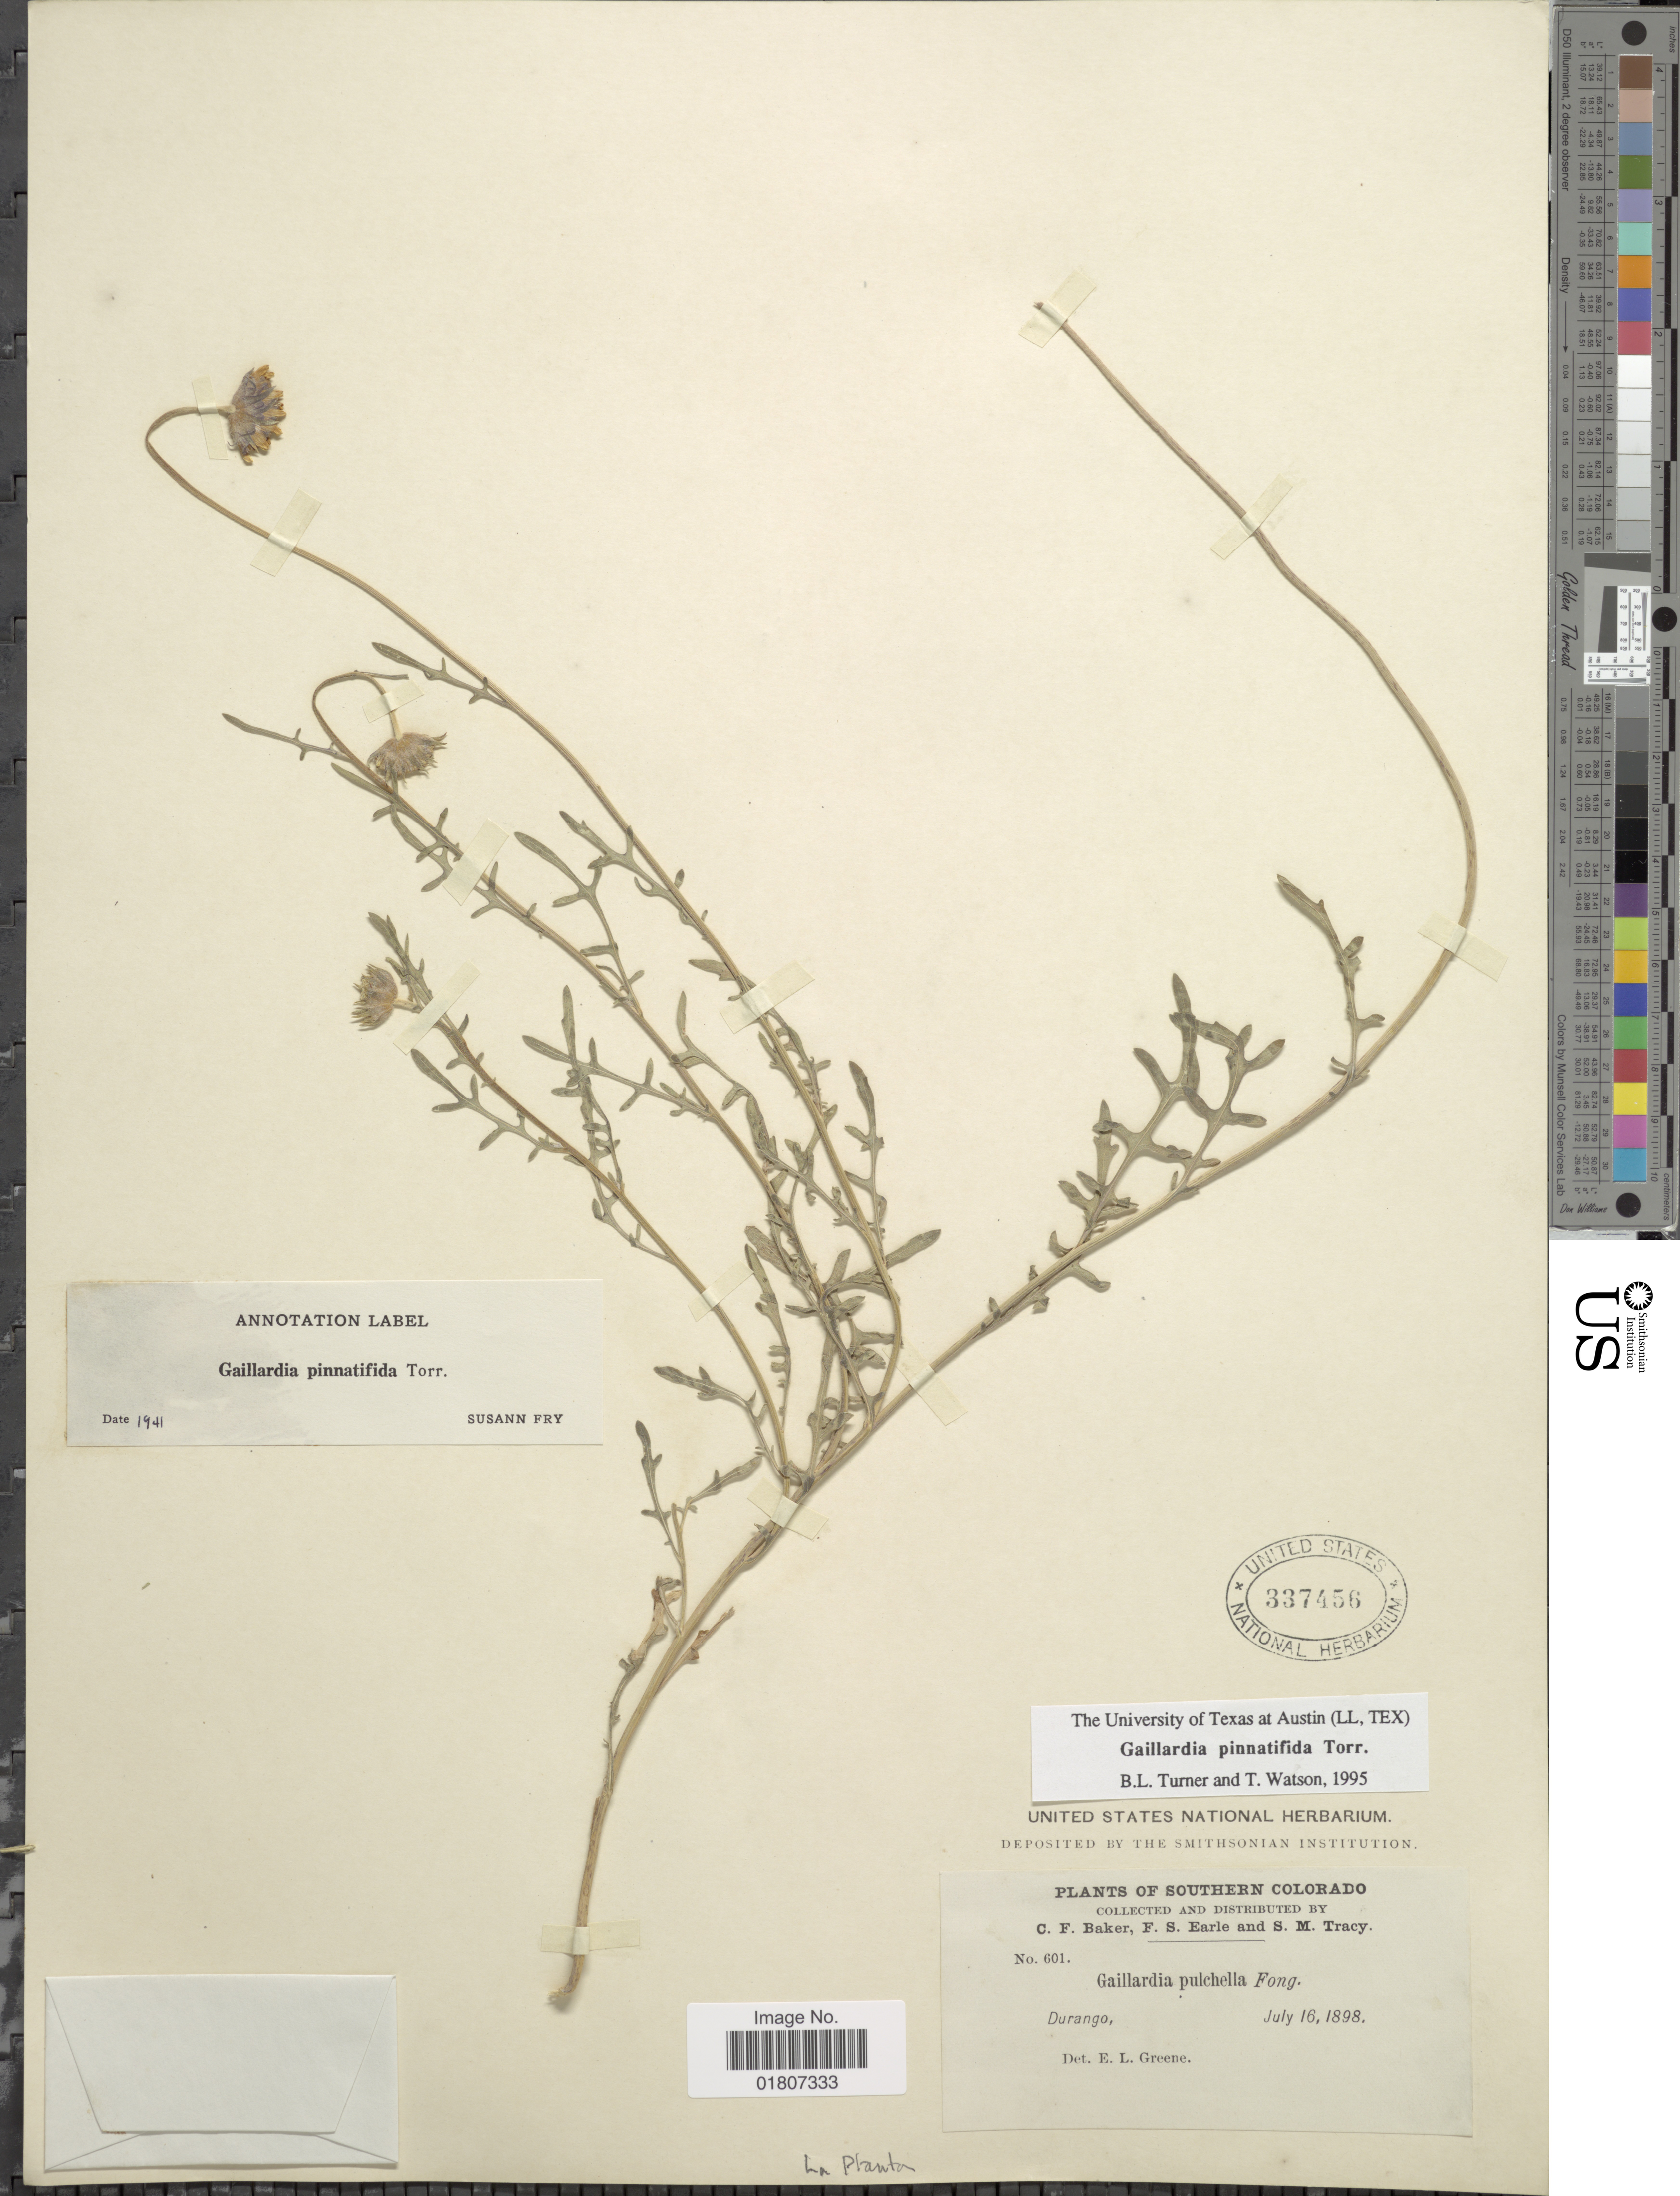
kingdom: Plantae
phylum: Tracheophyta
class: Magnoliopsida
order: Asterales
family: Asteraceae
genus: Gaillardia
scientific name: Gaillardia pinnatifida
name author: Torr.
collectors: C. F. Baker, F. S. Earle & S. M. Tracy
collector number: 601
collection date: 1898-07-16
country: United States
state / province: Colorado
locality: Southern Colorado. Durango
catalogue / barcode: US 337456